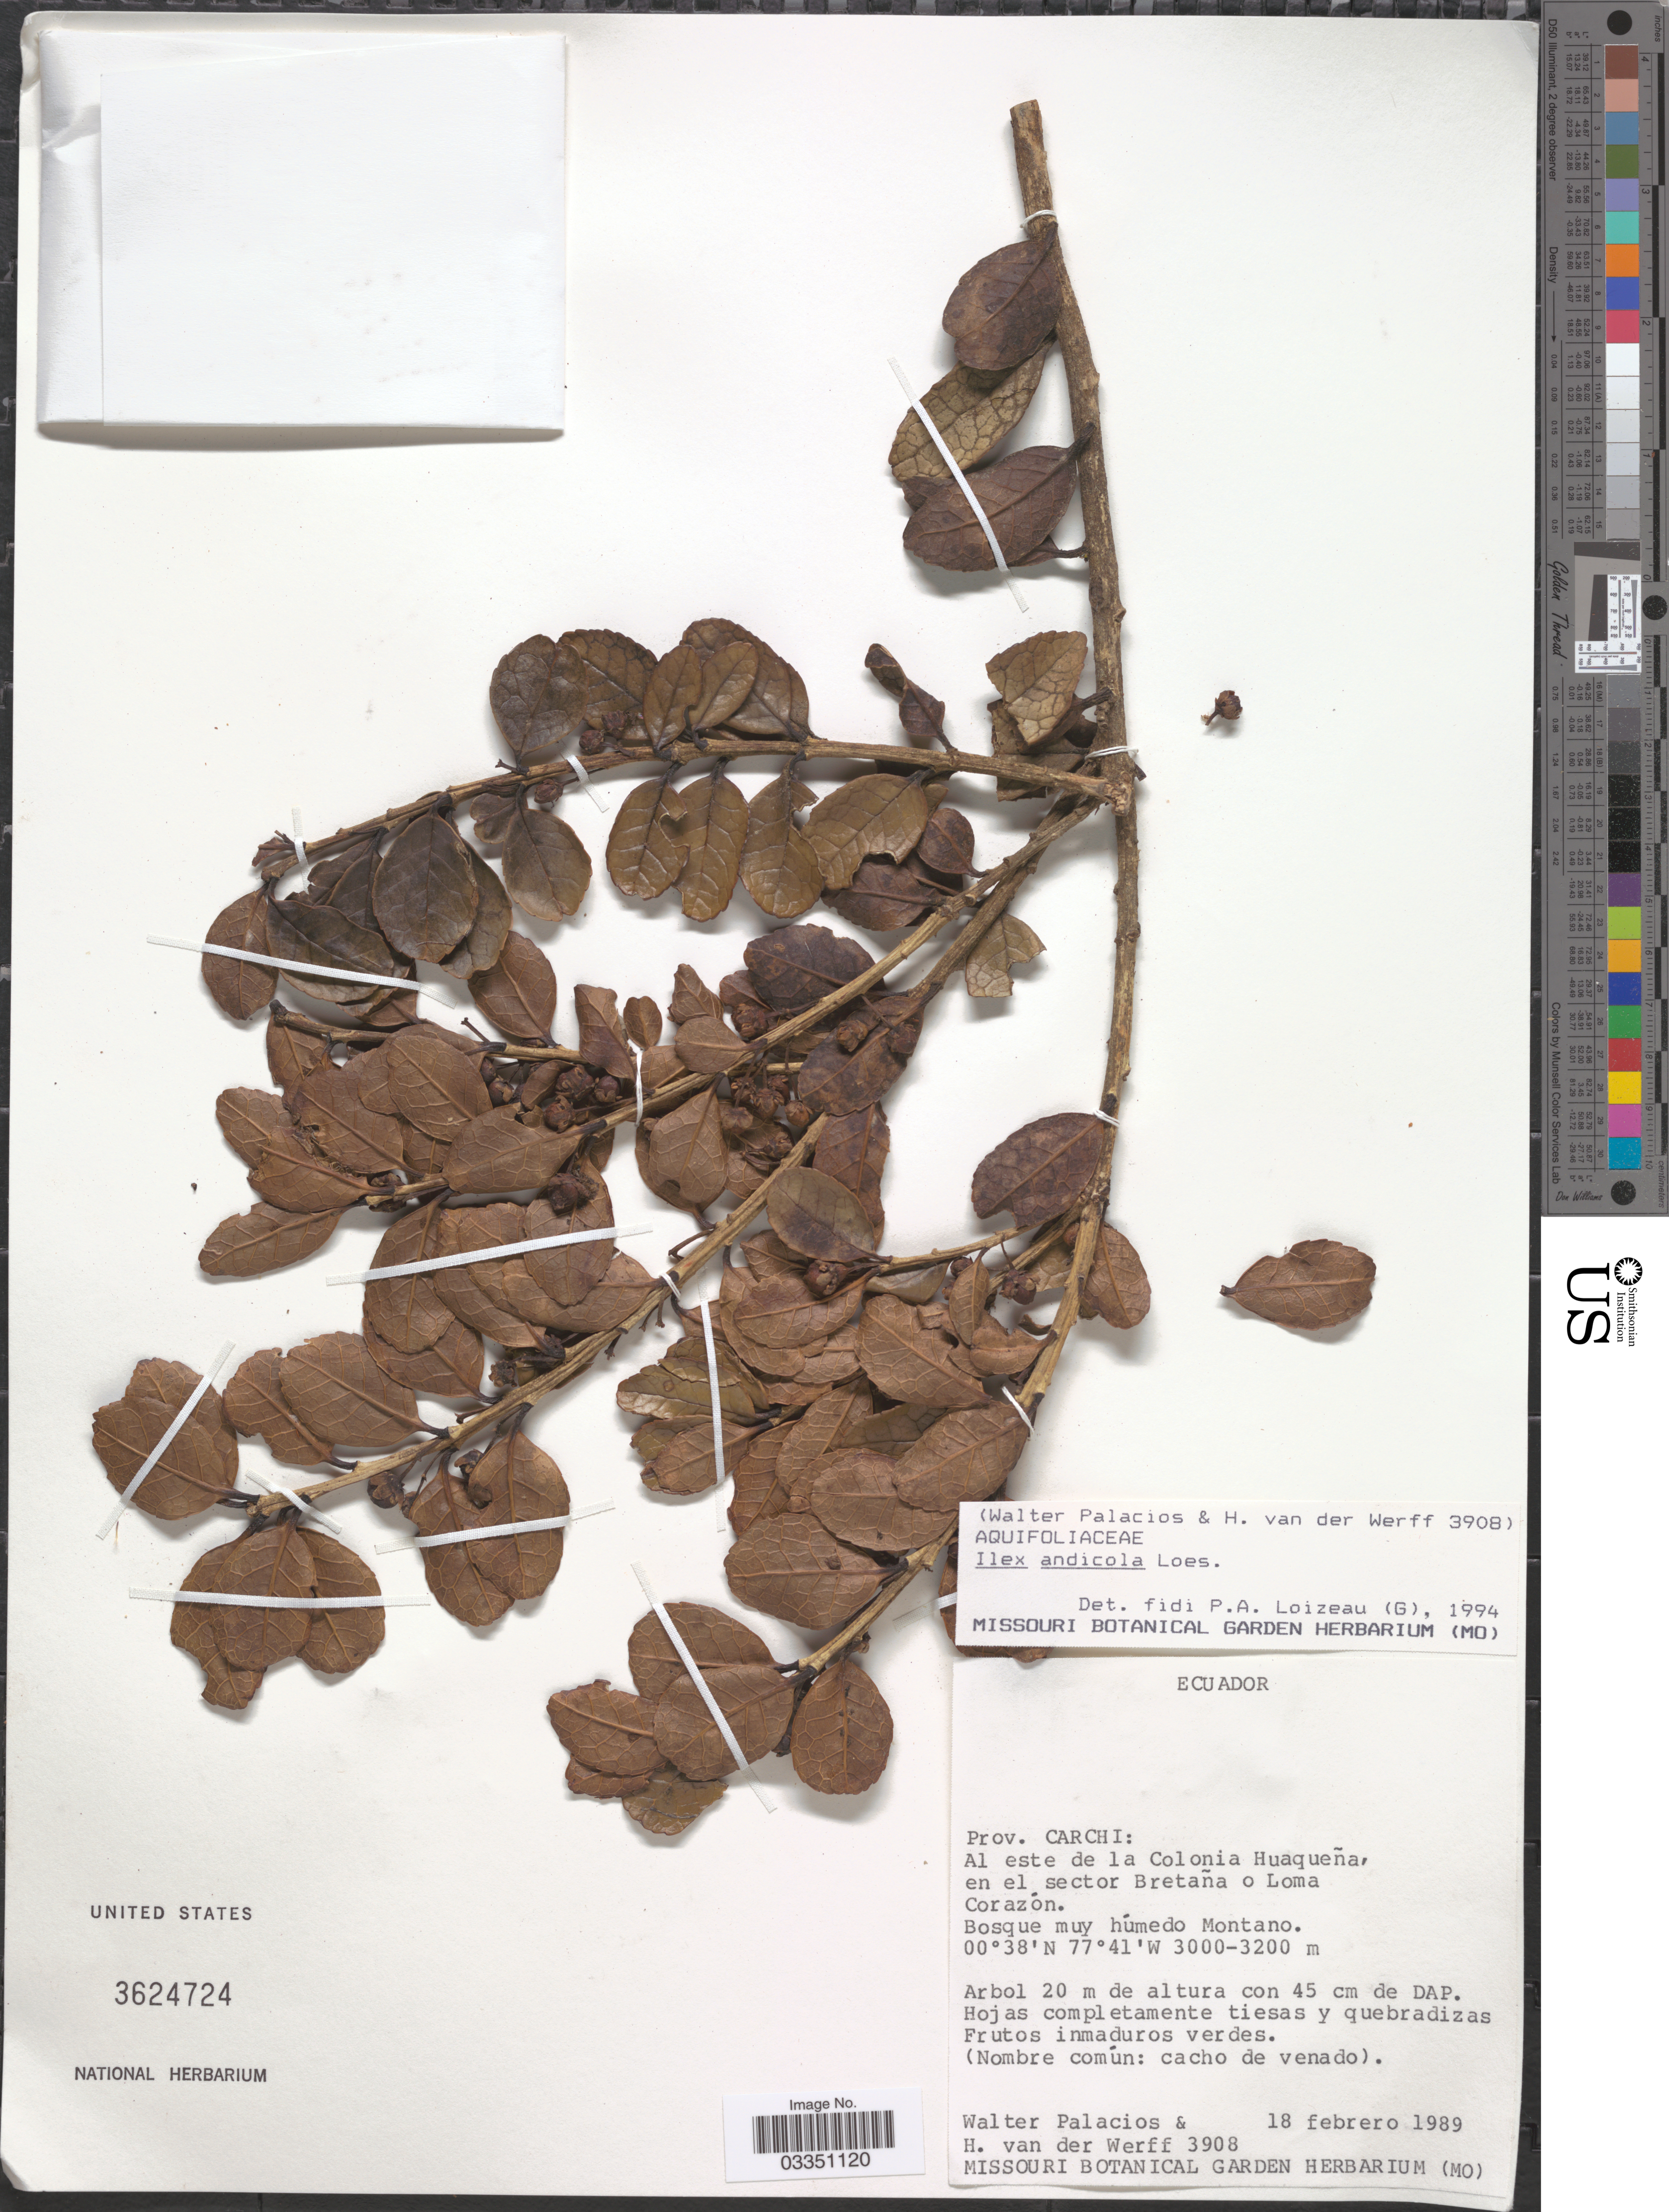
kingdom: Plantae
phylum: Tracheophyta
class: Magnoliopsida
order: Aquifoliales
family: Aquifoliaceae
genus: Ilex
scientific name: Ilex andicola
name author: Loes.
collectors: W. Palacios & H. van der Werff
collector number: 3908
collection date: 1989-02-18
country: Ecuador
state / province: Carchi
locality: Al este de la Colonia Huaqueña, en el sector Breteña o Loma Corazón. Bosque muy húmedo Montano.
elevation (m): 3000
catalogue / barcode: US 3624724